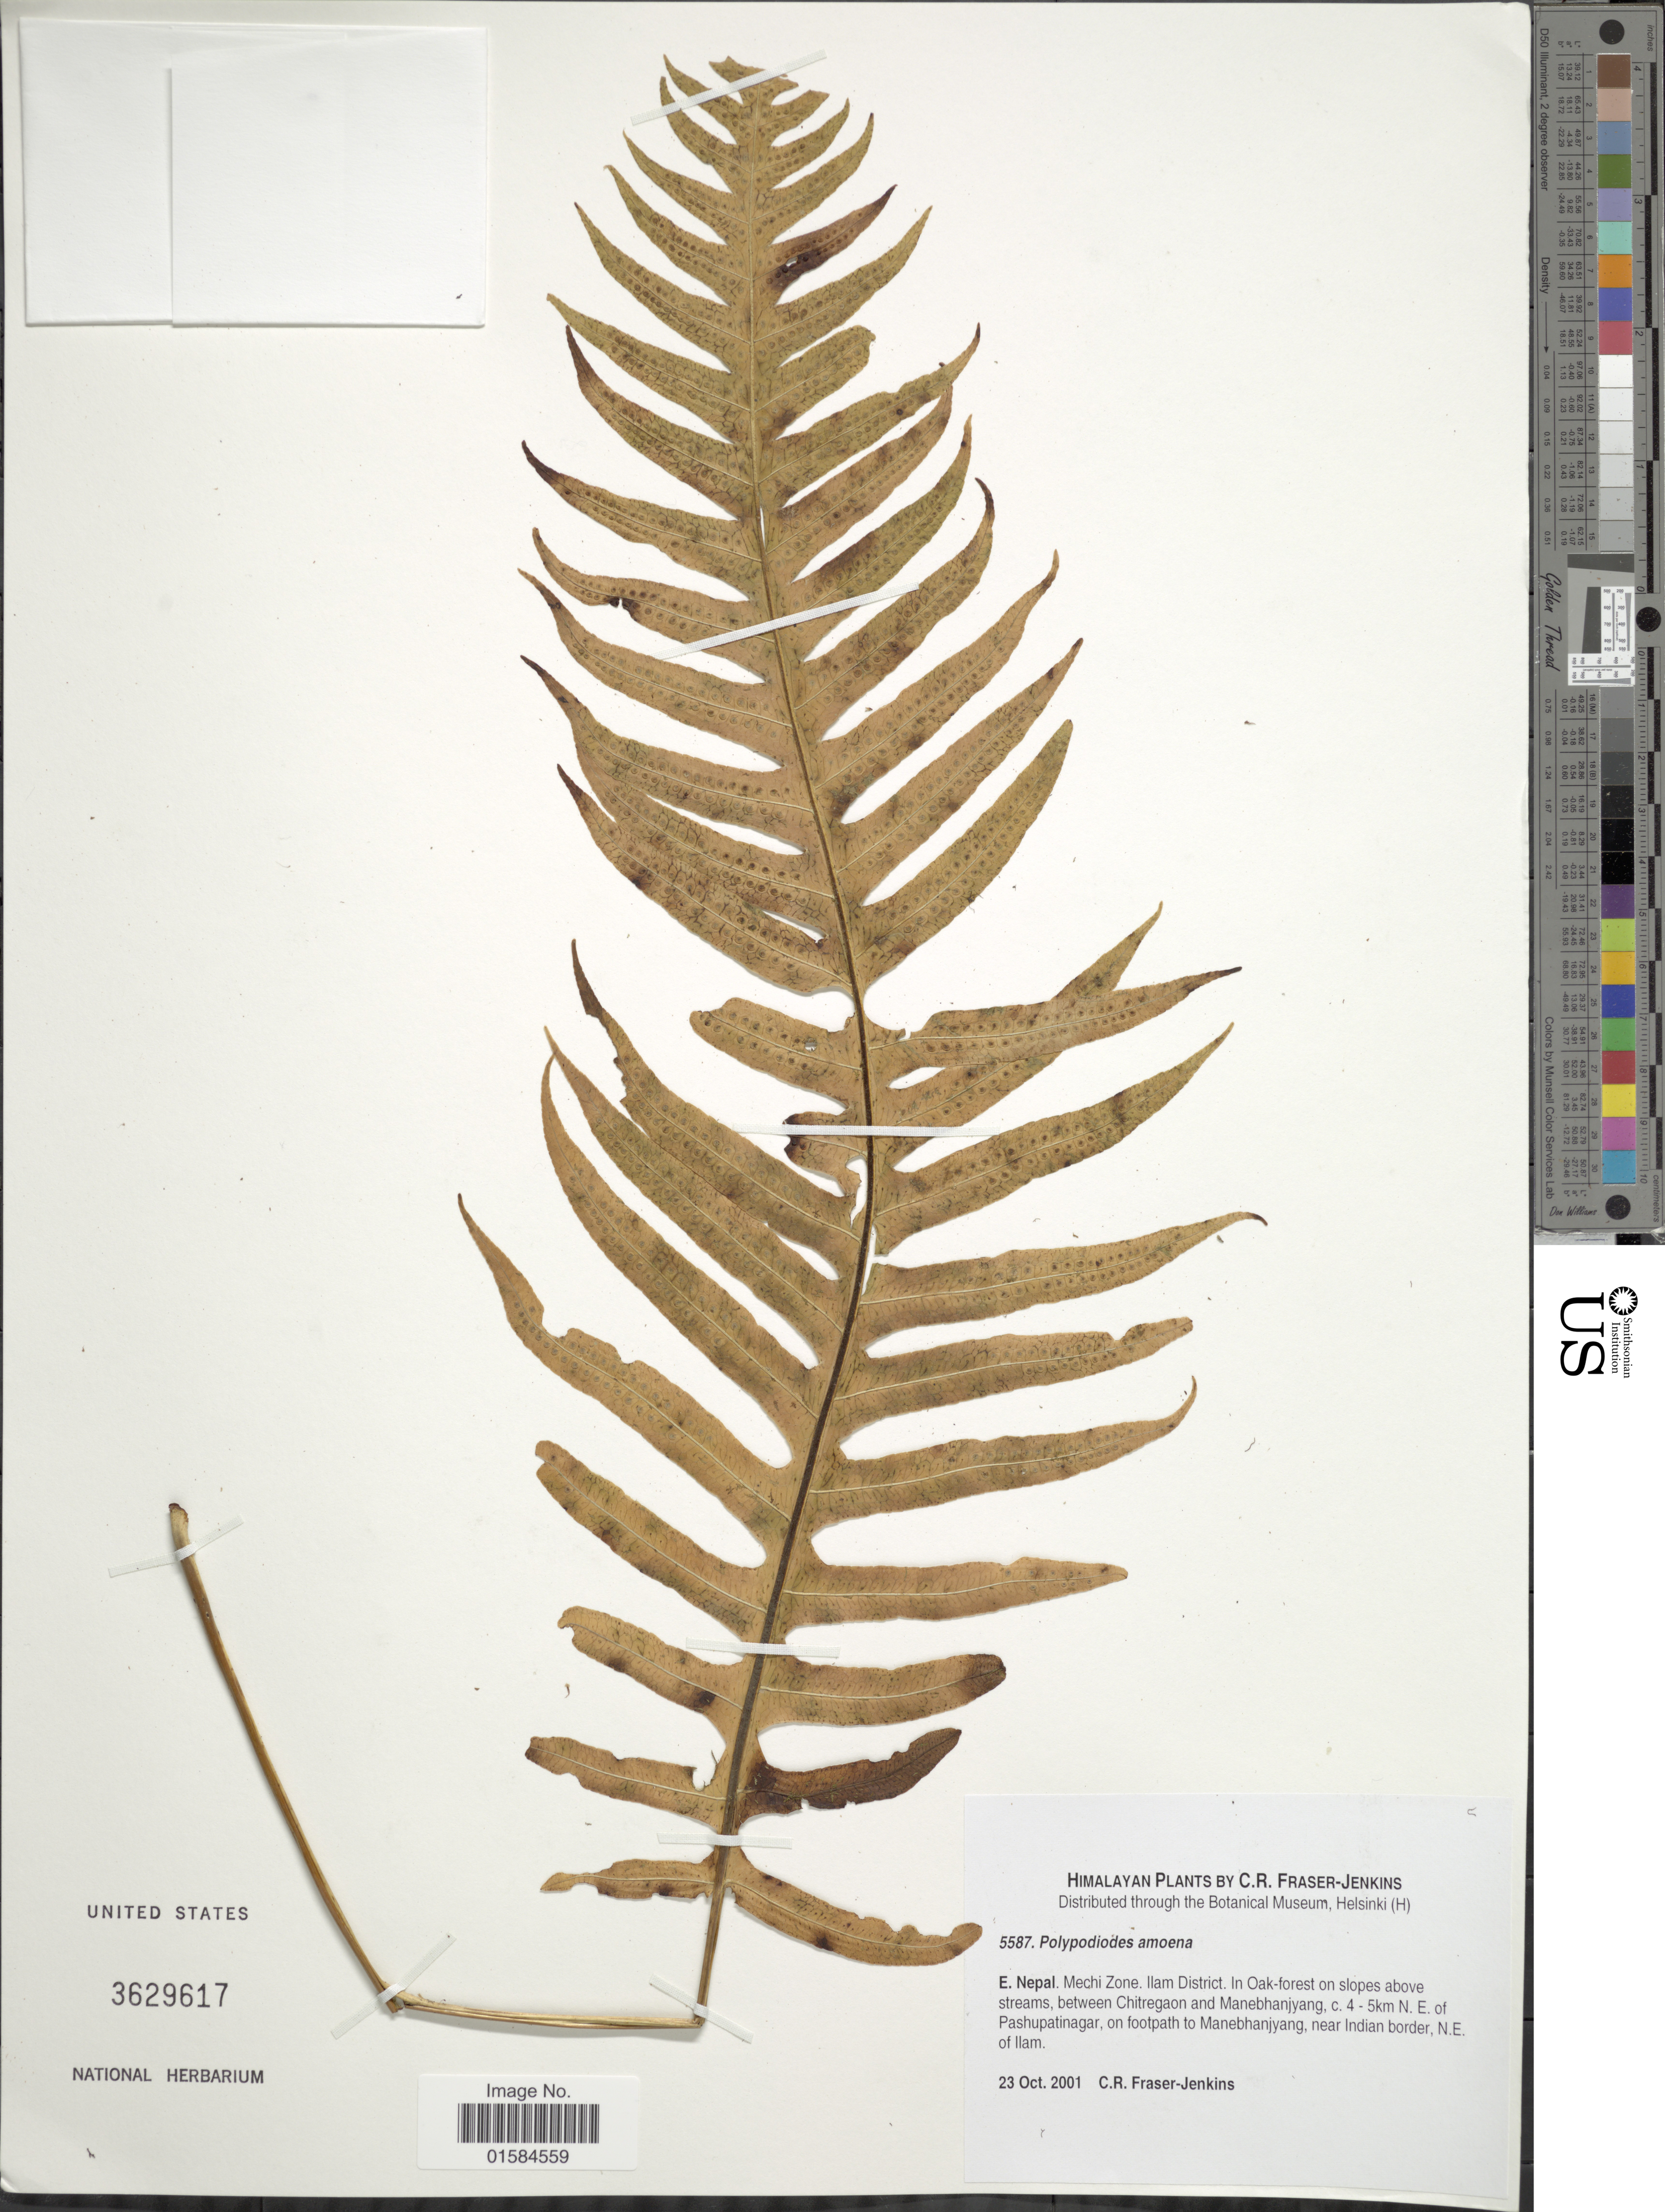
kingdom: Plantae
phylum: Tracheophyta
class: Polypodiopsida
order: Polypodiales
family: Polypodiaceae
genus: Goniophlebium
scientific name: Goniophlebium amoenum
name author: (Wall. ex Mett.) J. Sm.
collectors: C. R. Fraser-Jenkins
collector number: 5587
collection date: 2001-10-23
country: Nepal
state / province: Mechi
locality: Himalaya, E. Nepal, Mechi Zone, Ilam District, between Chitregaon and Manebhanjyang, c. 4-5 km N. E. of Pashupatinagar, on footpath to Manebhanjyang, near Indian border, N. E. of Ilam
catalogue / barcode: US 3629617